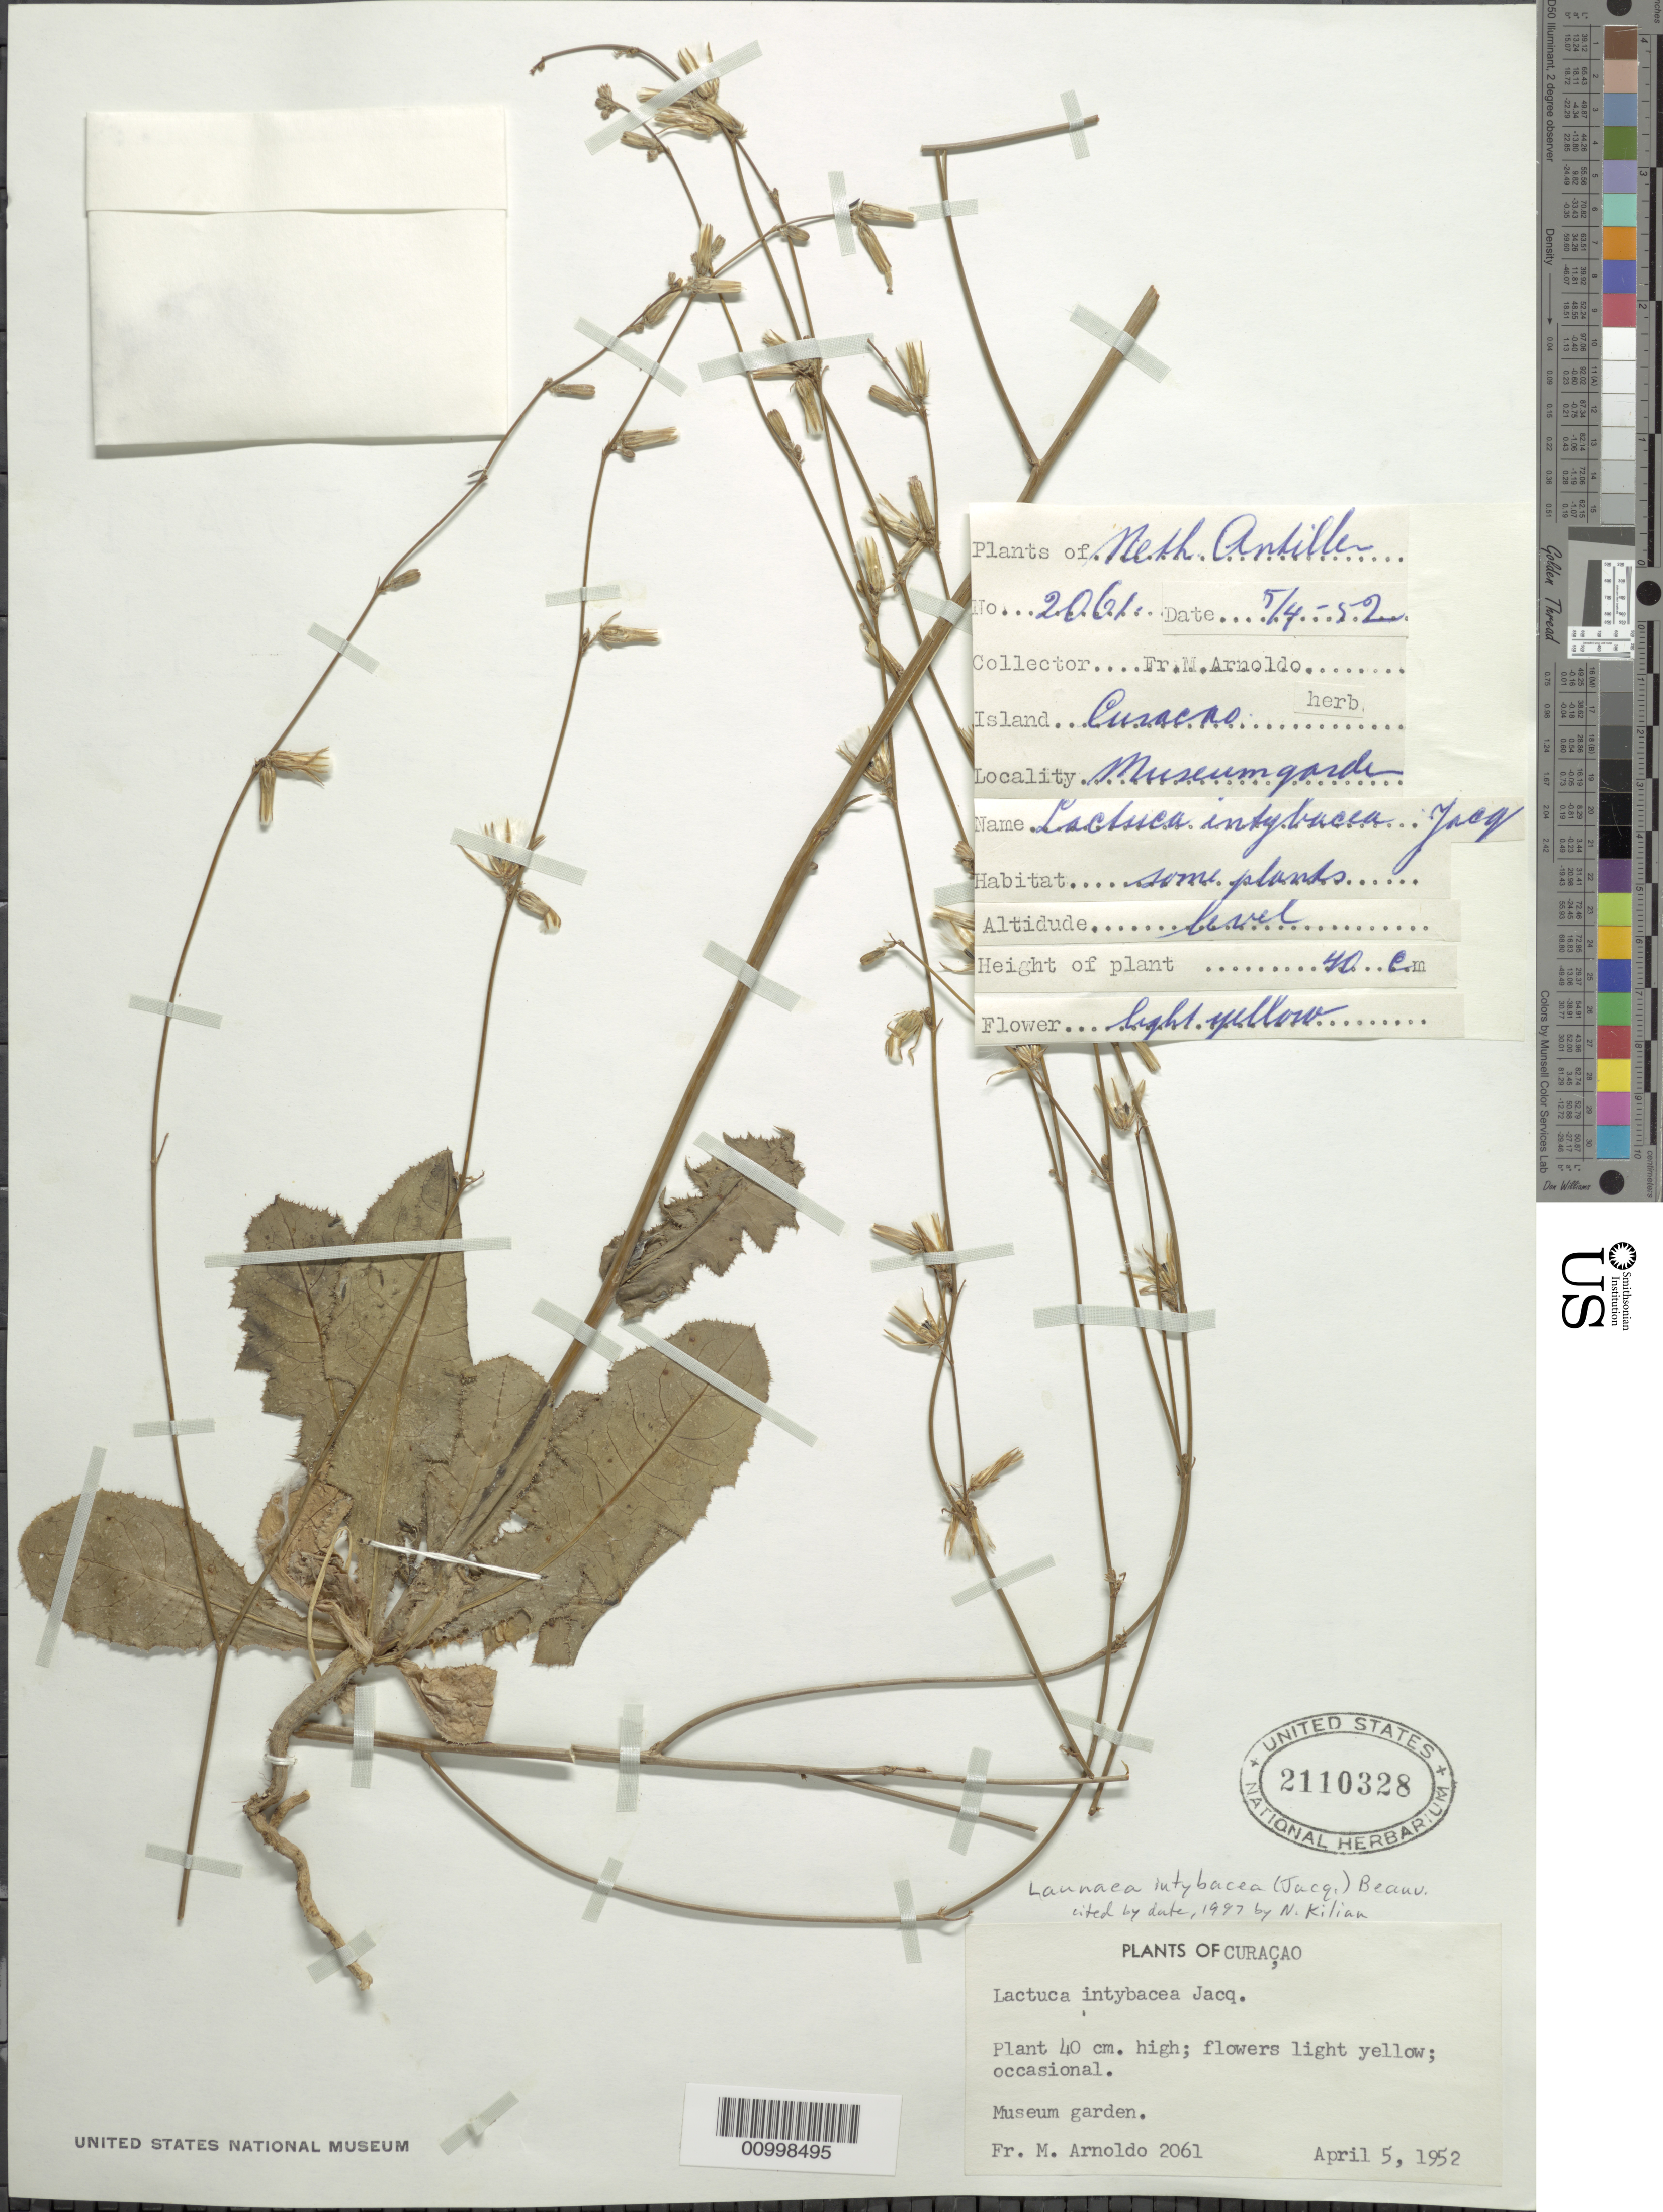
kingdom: Plantae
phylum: Tracheophyta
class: Magnoliopsida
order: Asterales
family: Asteraceae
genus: Launaea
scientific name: Launaea intybacea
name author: (Jacq.) Beauverd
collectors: N. Arnoldo-Broeders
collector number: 2061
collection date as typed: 05 Apr 1952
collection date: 1952-04-05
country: Curaçao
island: Curaçao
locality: Museum garden.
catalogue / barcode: US 2110328